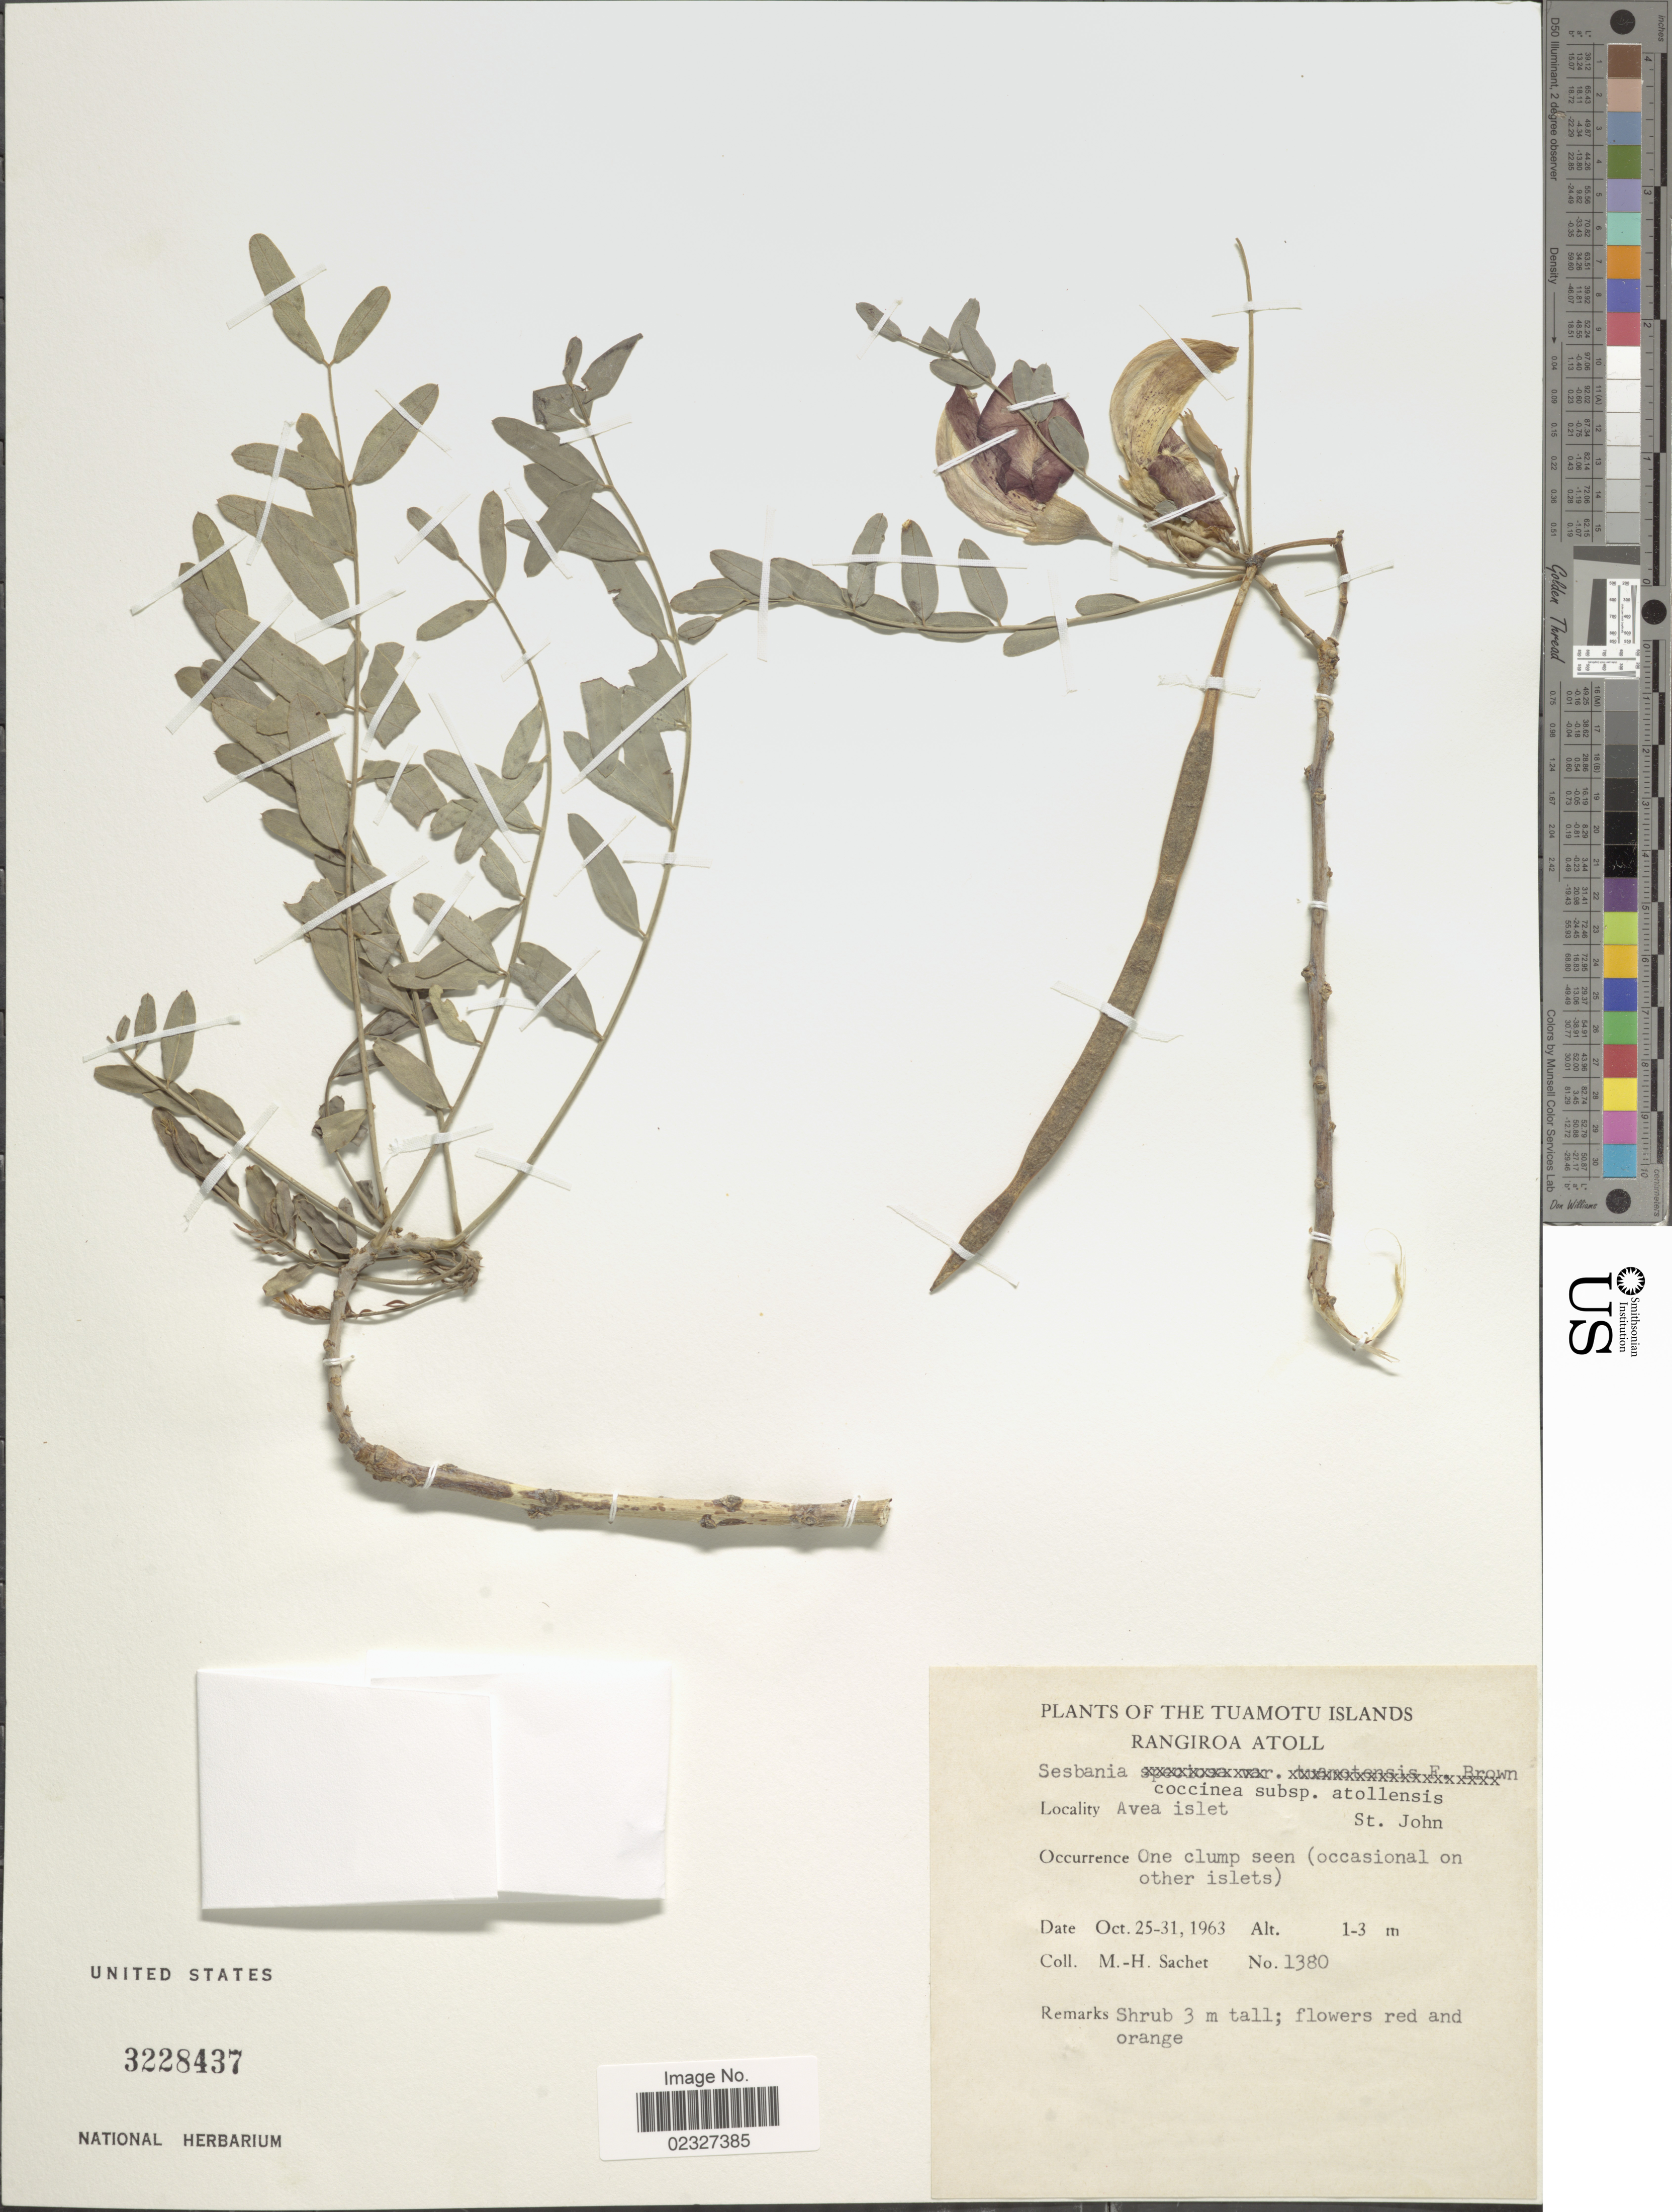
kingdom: Plantae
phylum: Tracheophyta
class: Magnoliopsida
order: Fabales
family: Fabaceae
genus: Sesbania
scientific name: Sesbania coccinea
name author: (L. f.) Poir.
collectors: M.-H. Sachet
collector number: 1380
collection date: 1963-10-25/1963-10-31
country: French Polynesia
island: Rangiroa [Deans] Atoll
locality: Tuamotu Islands, Rangiroa Atoll, Avea islet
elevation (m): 1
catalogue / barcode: US 3228437